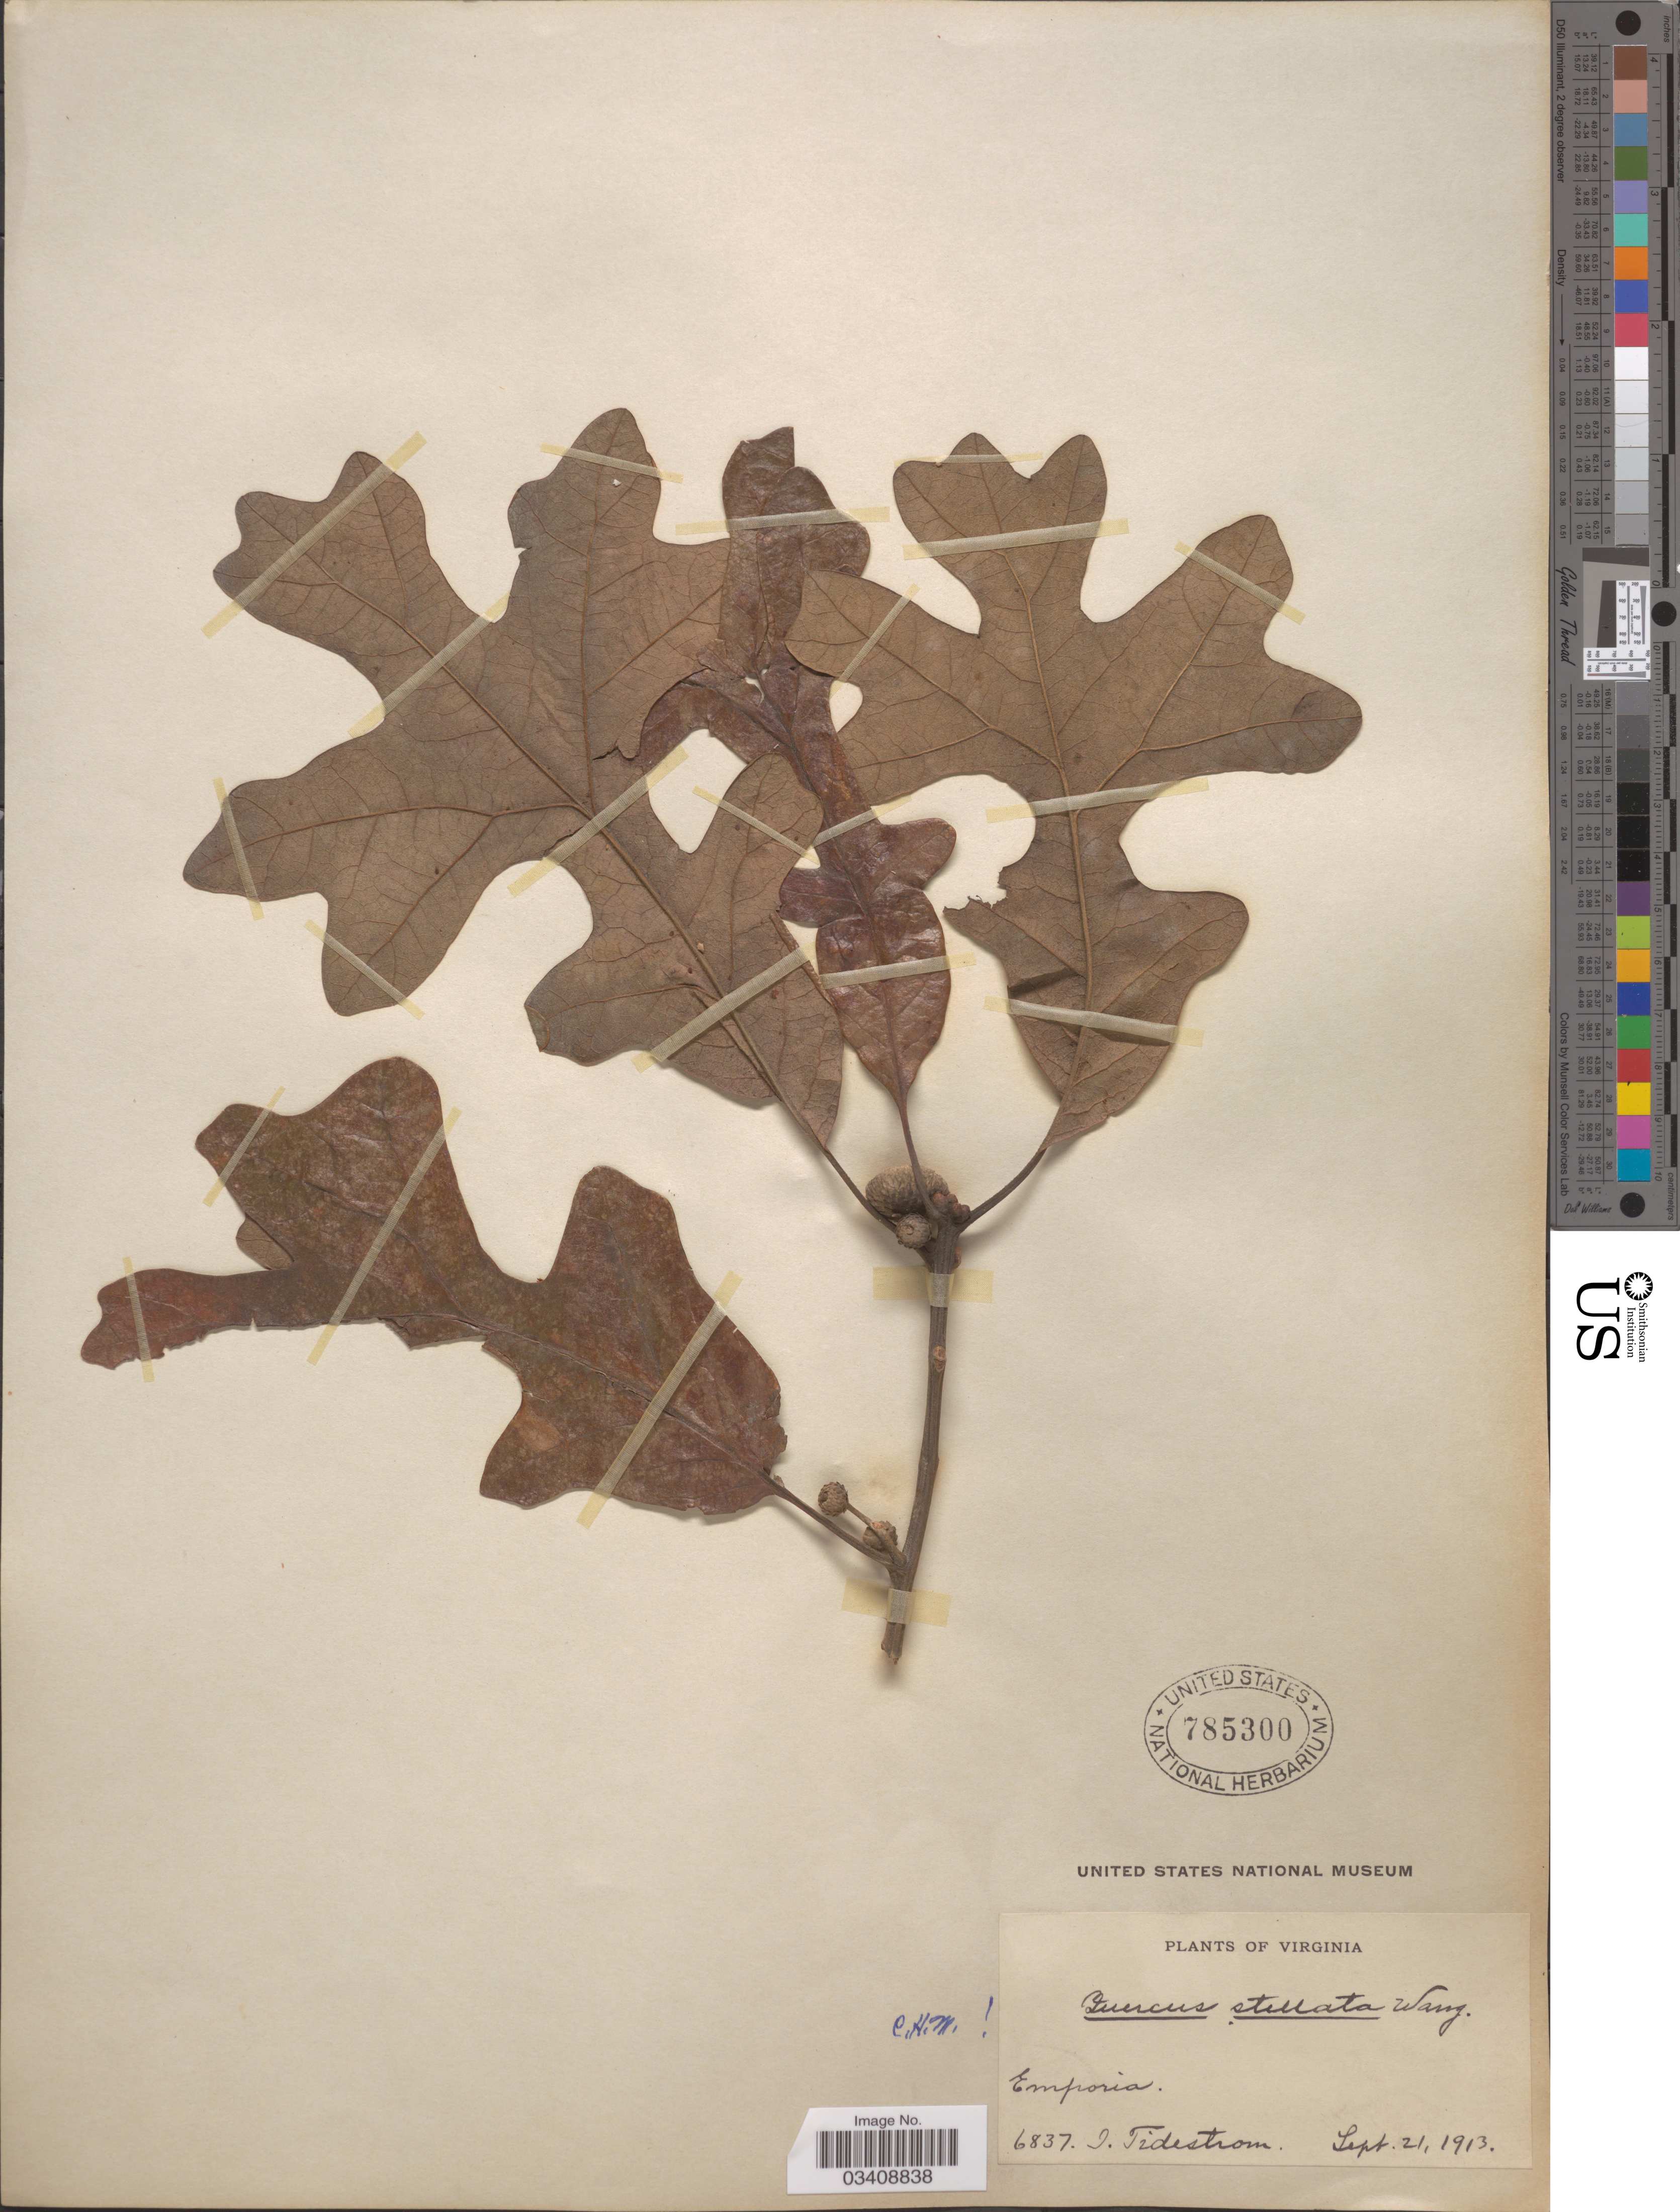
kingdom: Plantae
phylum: Tracheophyta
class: Magnoliopsida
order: Fagales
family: Fagaceae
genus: Quercus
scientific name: Quercus stellata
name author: Wangenh.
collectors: I. F. Tidestrom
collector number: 6837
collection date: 1913-09-21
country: United States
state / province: Virginia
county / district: City of Emporia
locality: Emporia.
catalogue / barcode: US 785300